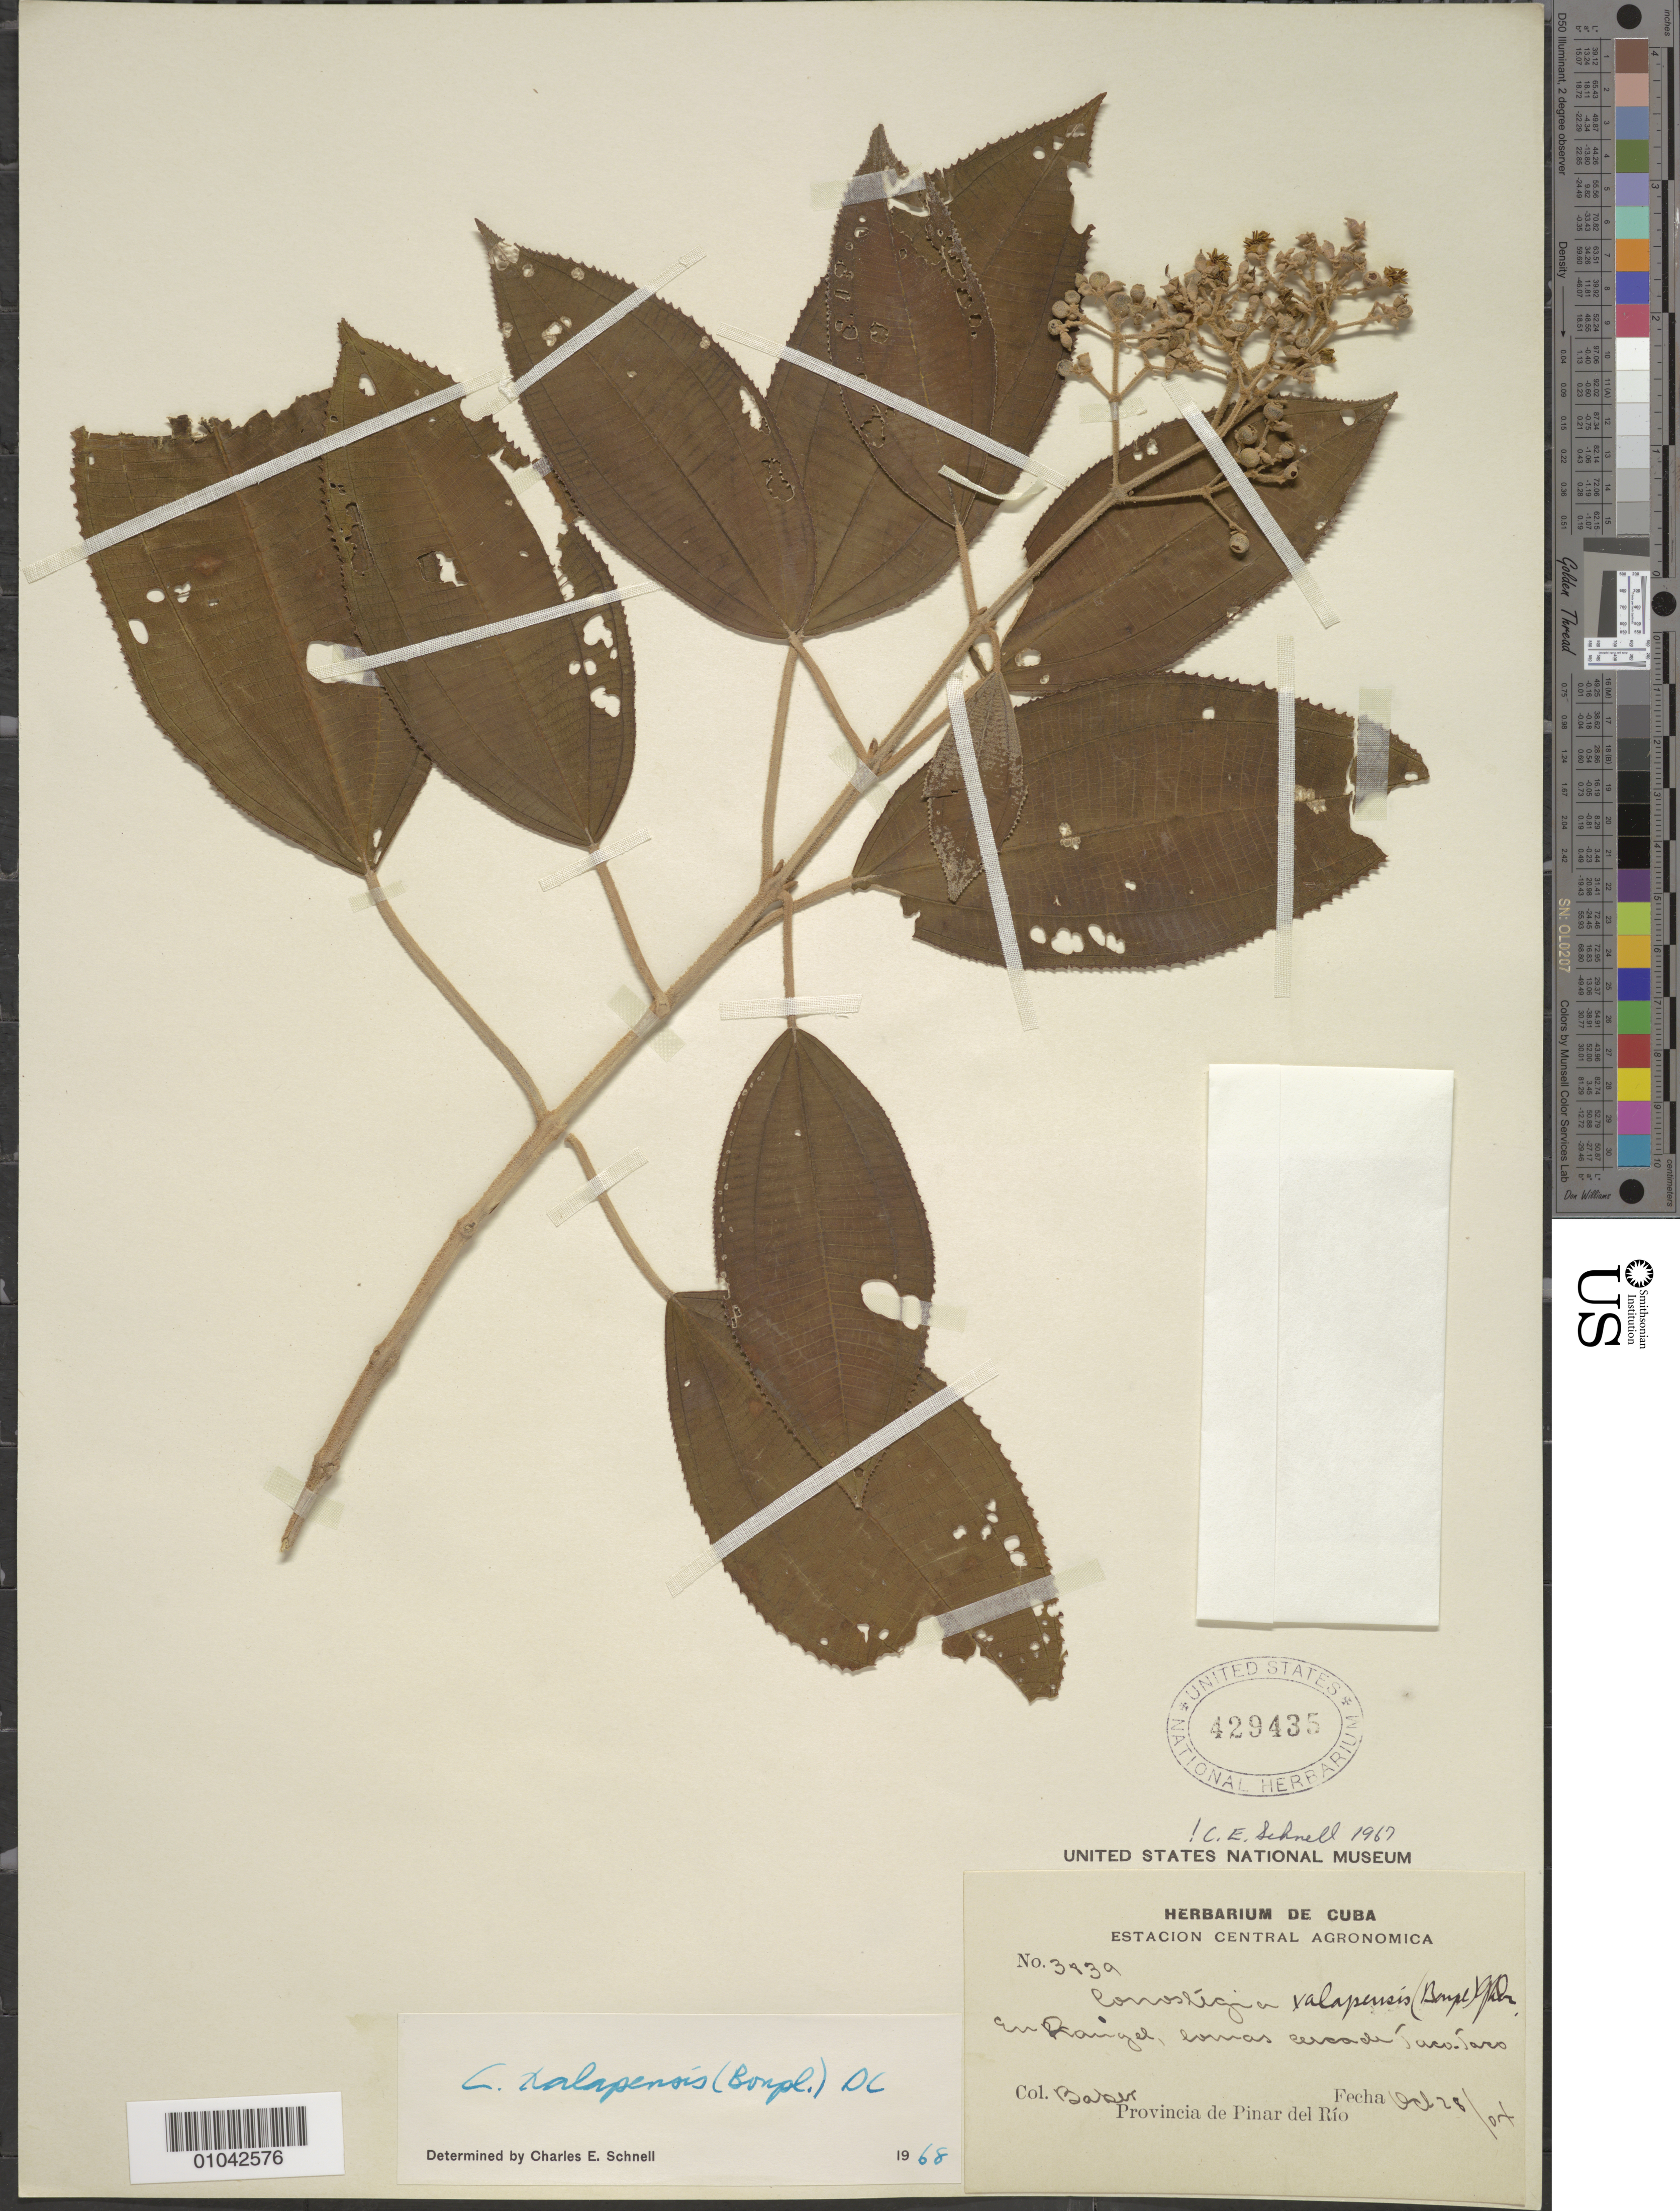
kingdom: Plantae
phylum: Tracheophyta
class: Magnoliopsida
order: Myrtales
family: Melastomataceae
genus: Conostegia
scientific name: Conostegia xylapensis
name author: (Bonpl.) D. Don ex DC.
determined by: Schnell, C. E.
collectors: C. F. Baker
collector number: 3839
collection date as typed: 28 Oct 1904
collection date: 1904-10-28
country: Cuba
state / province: Pinar del Rio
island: Cuba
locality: En Rangel, cercade Taco-Taco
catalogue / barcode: US 429435